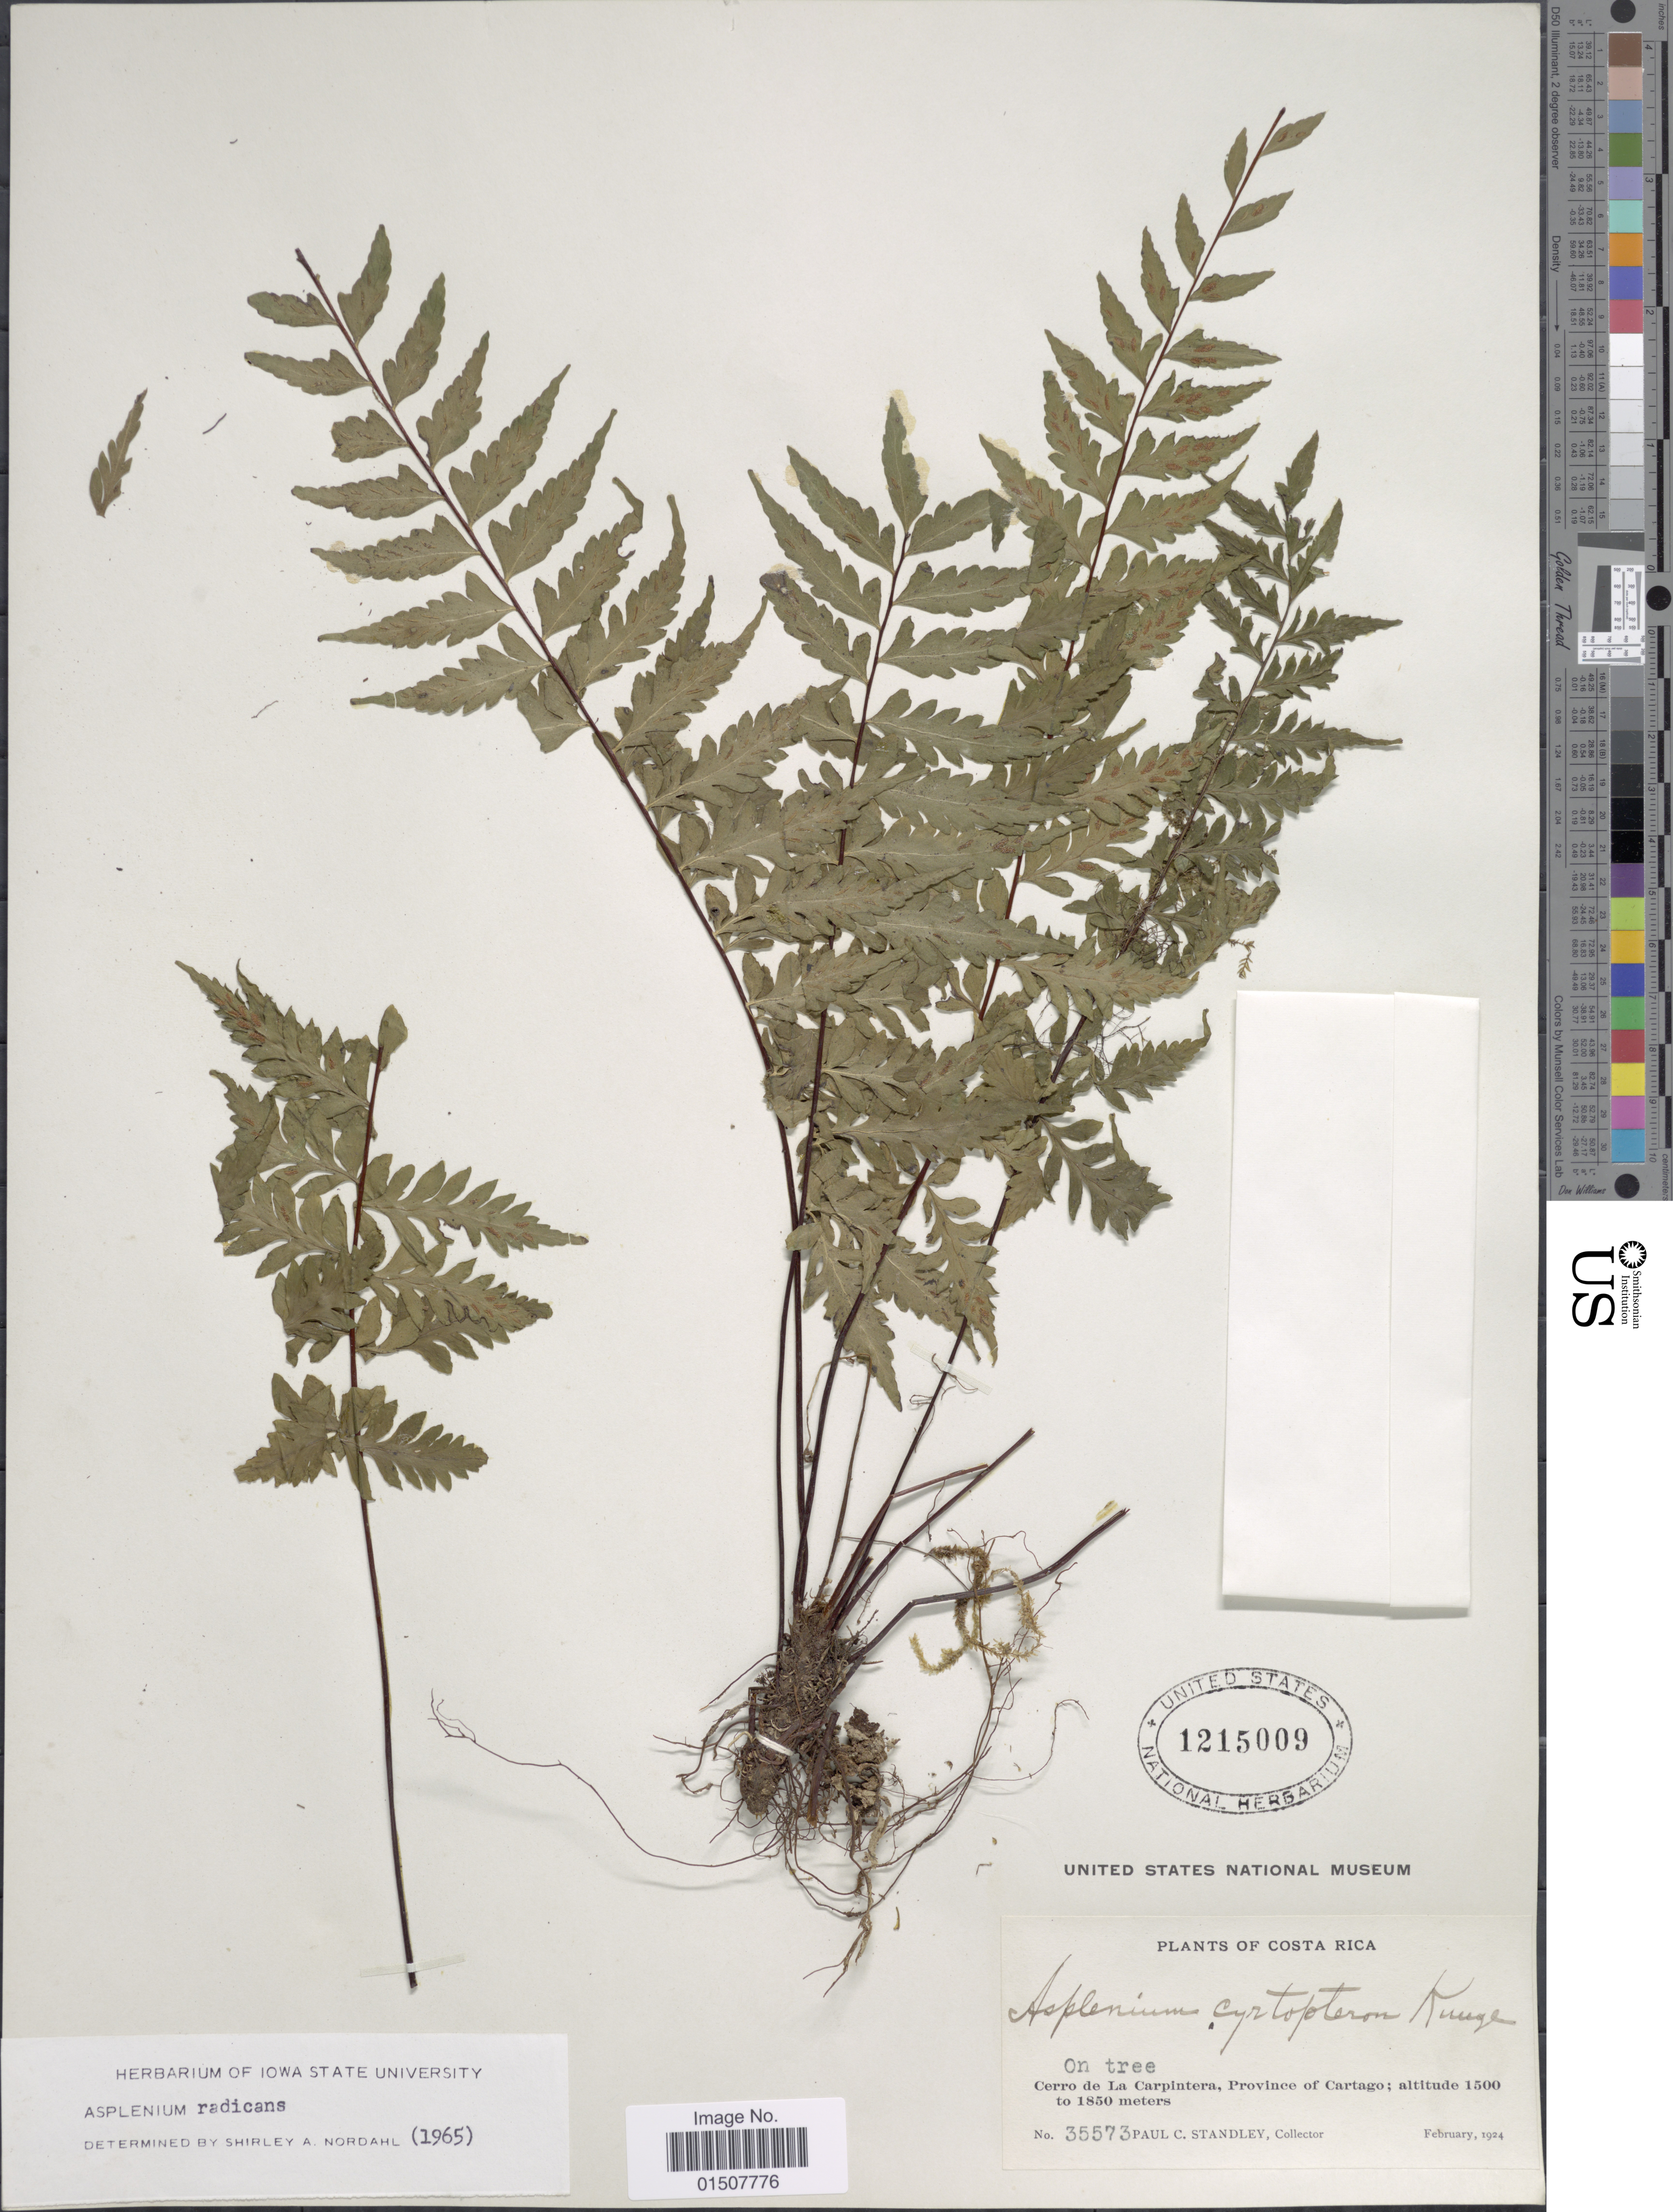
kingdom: Plantae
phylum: Tracheophyta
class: Polypodiopsida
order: Polypodiales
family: Aspleniaceae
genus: Asplenium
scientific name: Asplenium radicans var. radicans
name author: L.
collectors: P. C. Standley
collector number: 35573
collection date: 1924-02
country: Costa Rica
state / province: Cartago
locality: Cerro de Las Carpintera, Province of Cartago.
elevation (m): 1500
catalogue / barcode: US 1215009